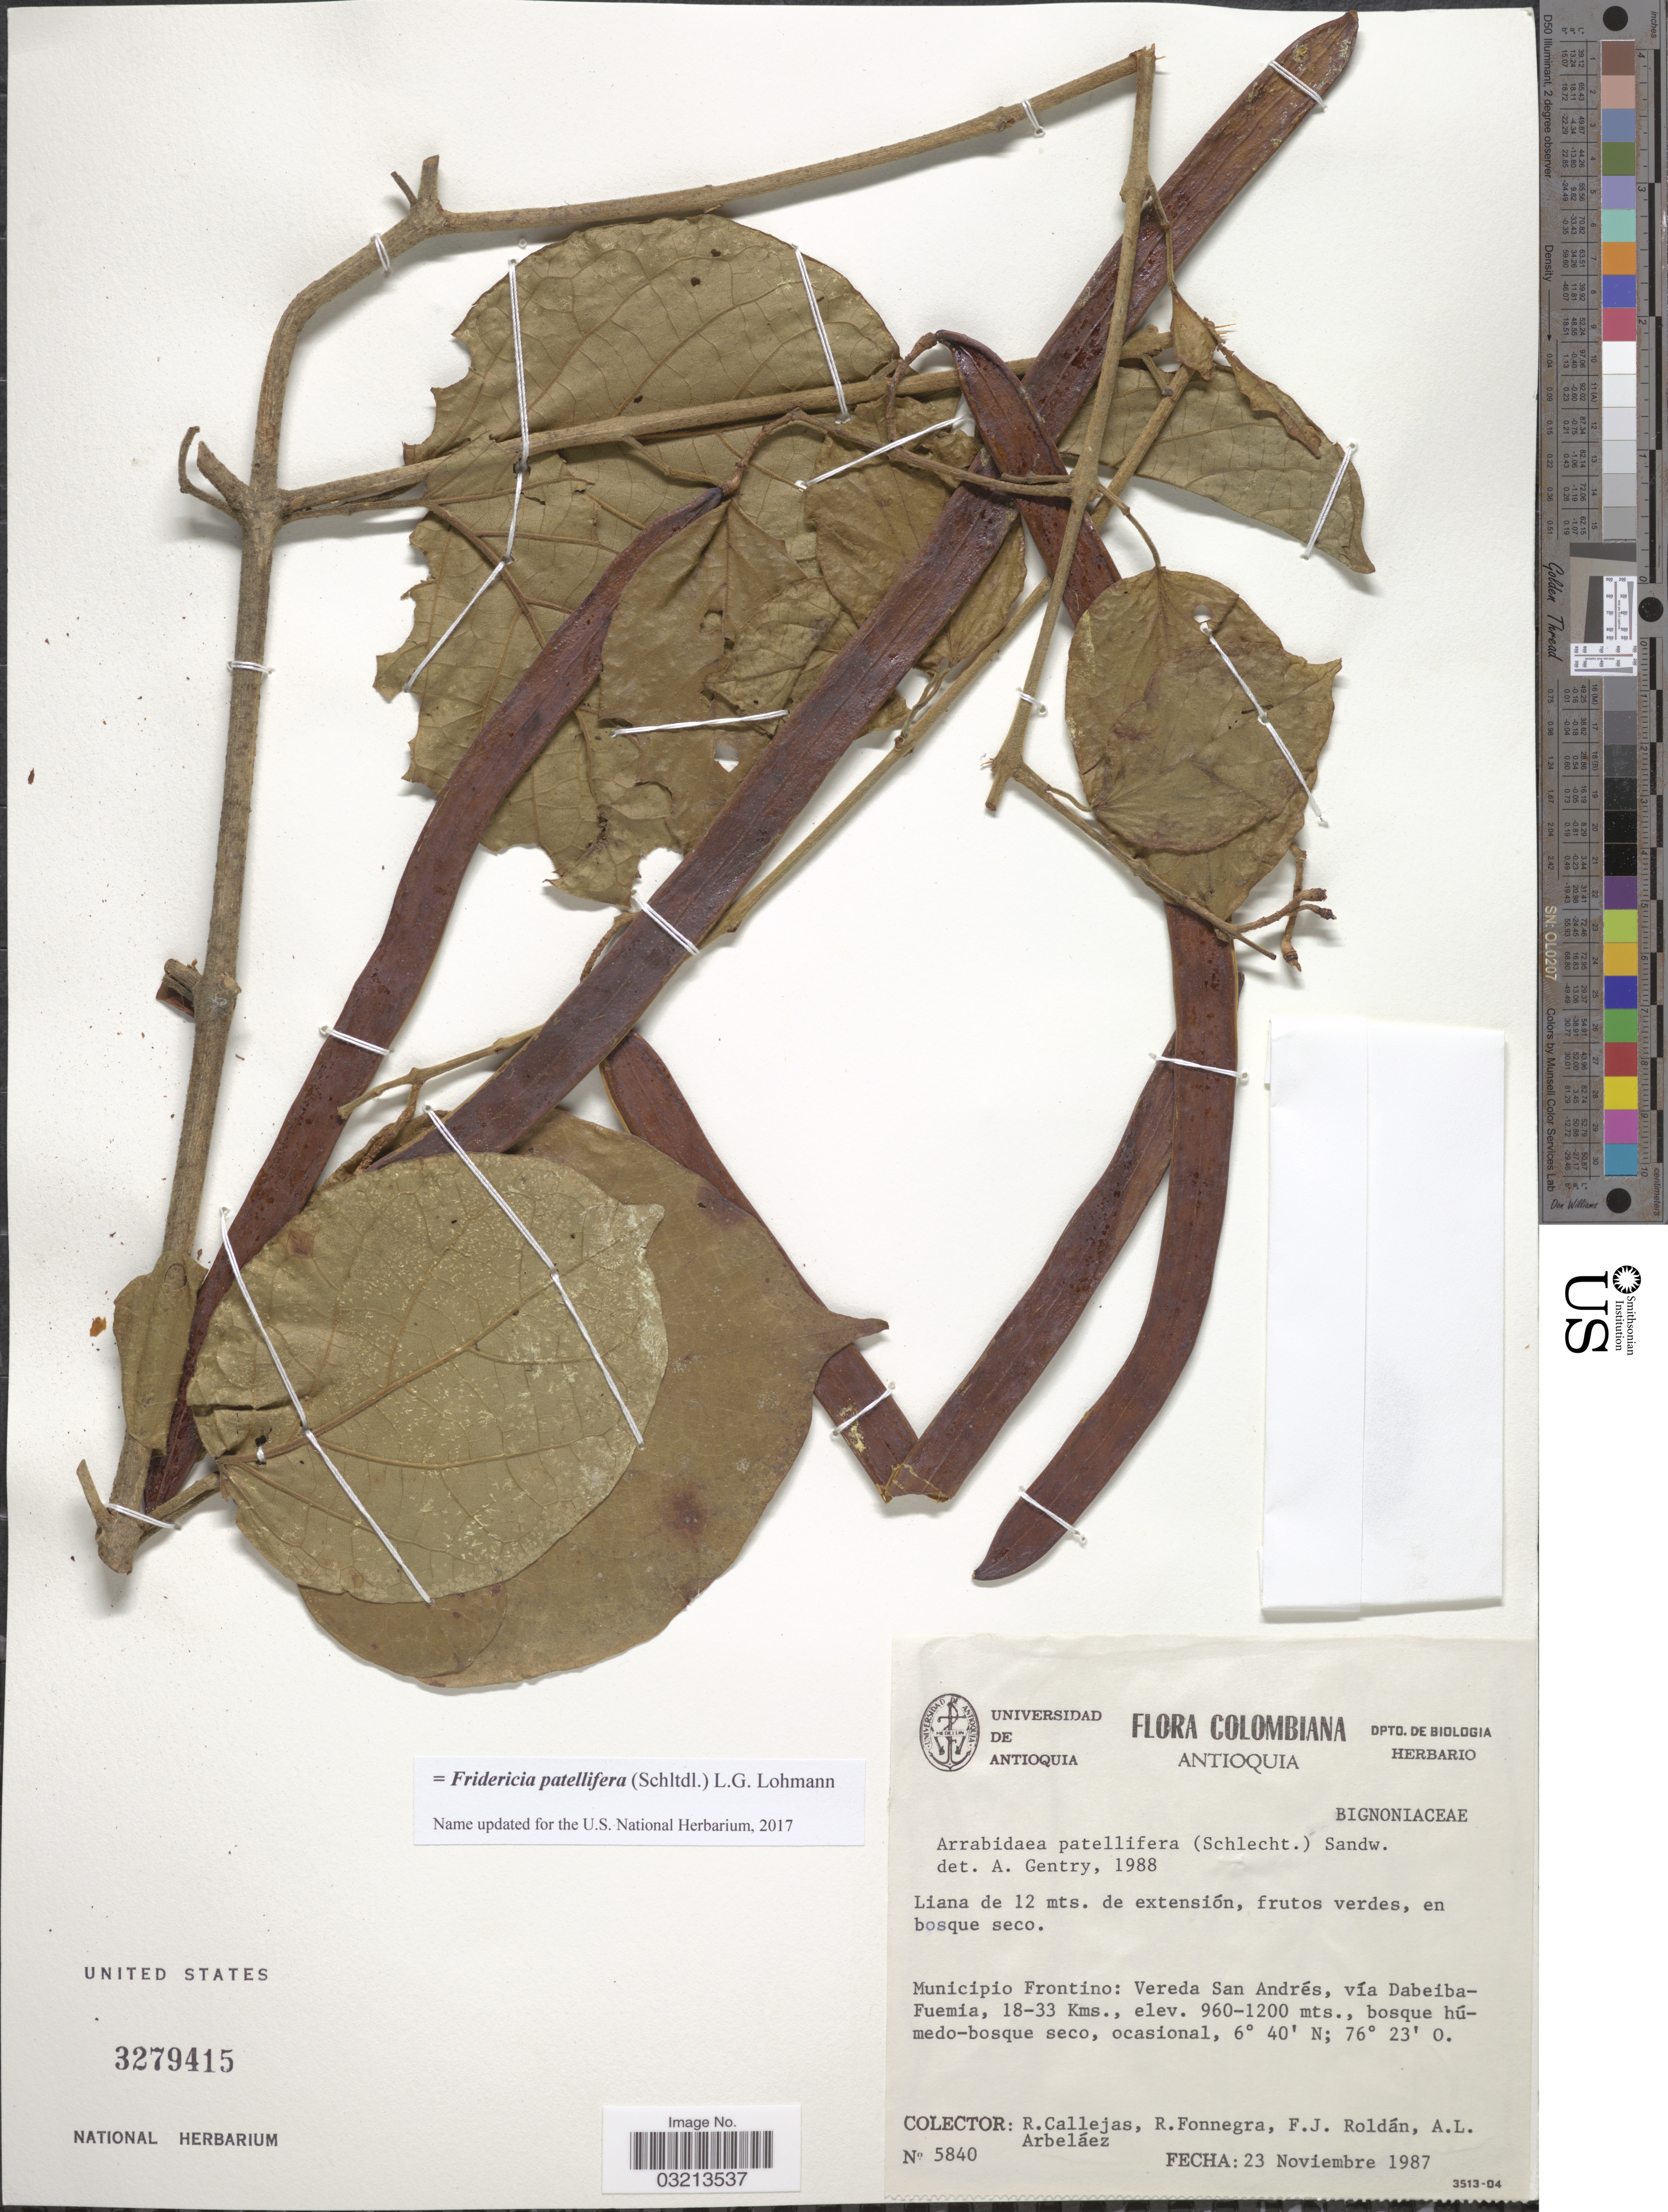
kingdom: Plantae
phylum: Tracheophyta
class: Magnoliopsida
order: Lamiales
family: Bignoniaceae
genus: Fridericia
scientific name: Fridericia patellifera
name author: (Schltdl.) L.G. Lohmann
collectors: R. Callejas, R. Fonnegra, F. J. Roldán & A. Arbeláez Alvarez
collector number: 5840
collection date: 1987-11-23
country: Colombia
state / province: Antioquia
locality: Municipio Frontino: Vereda San Andrés, vía Dabeiba-Feumia, 18-33 Kms.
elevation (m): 960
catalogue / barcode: US 3279415